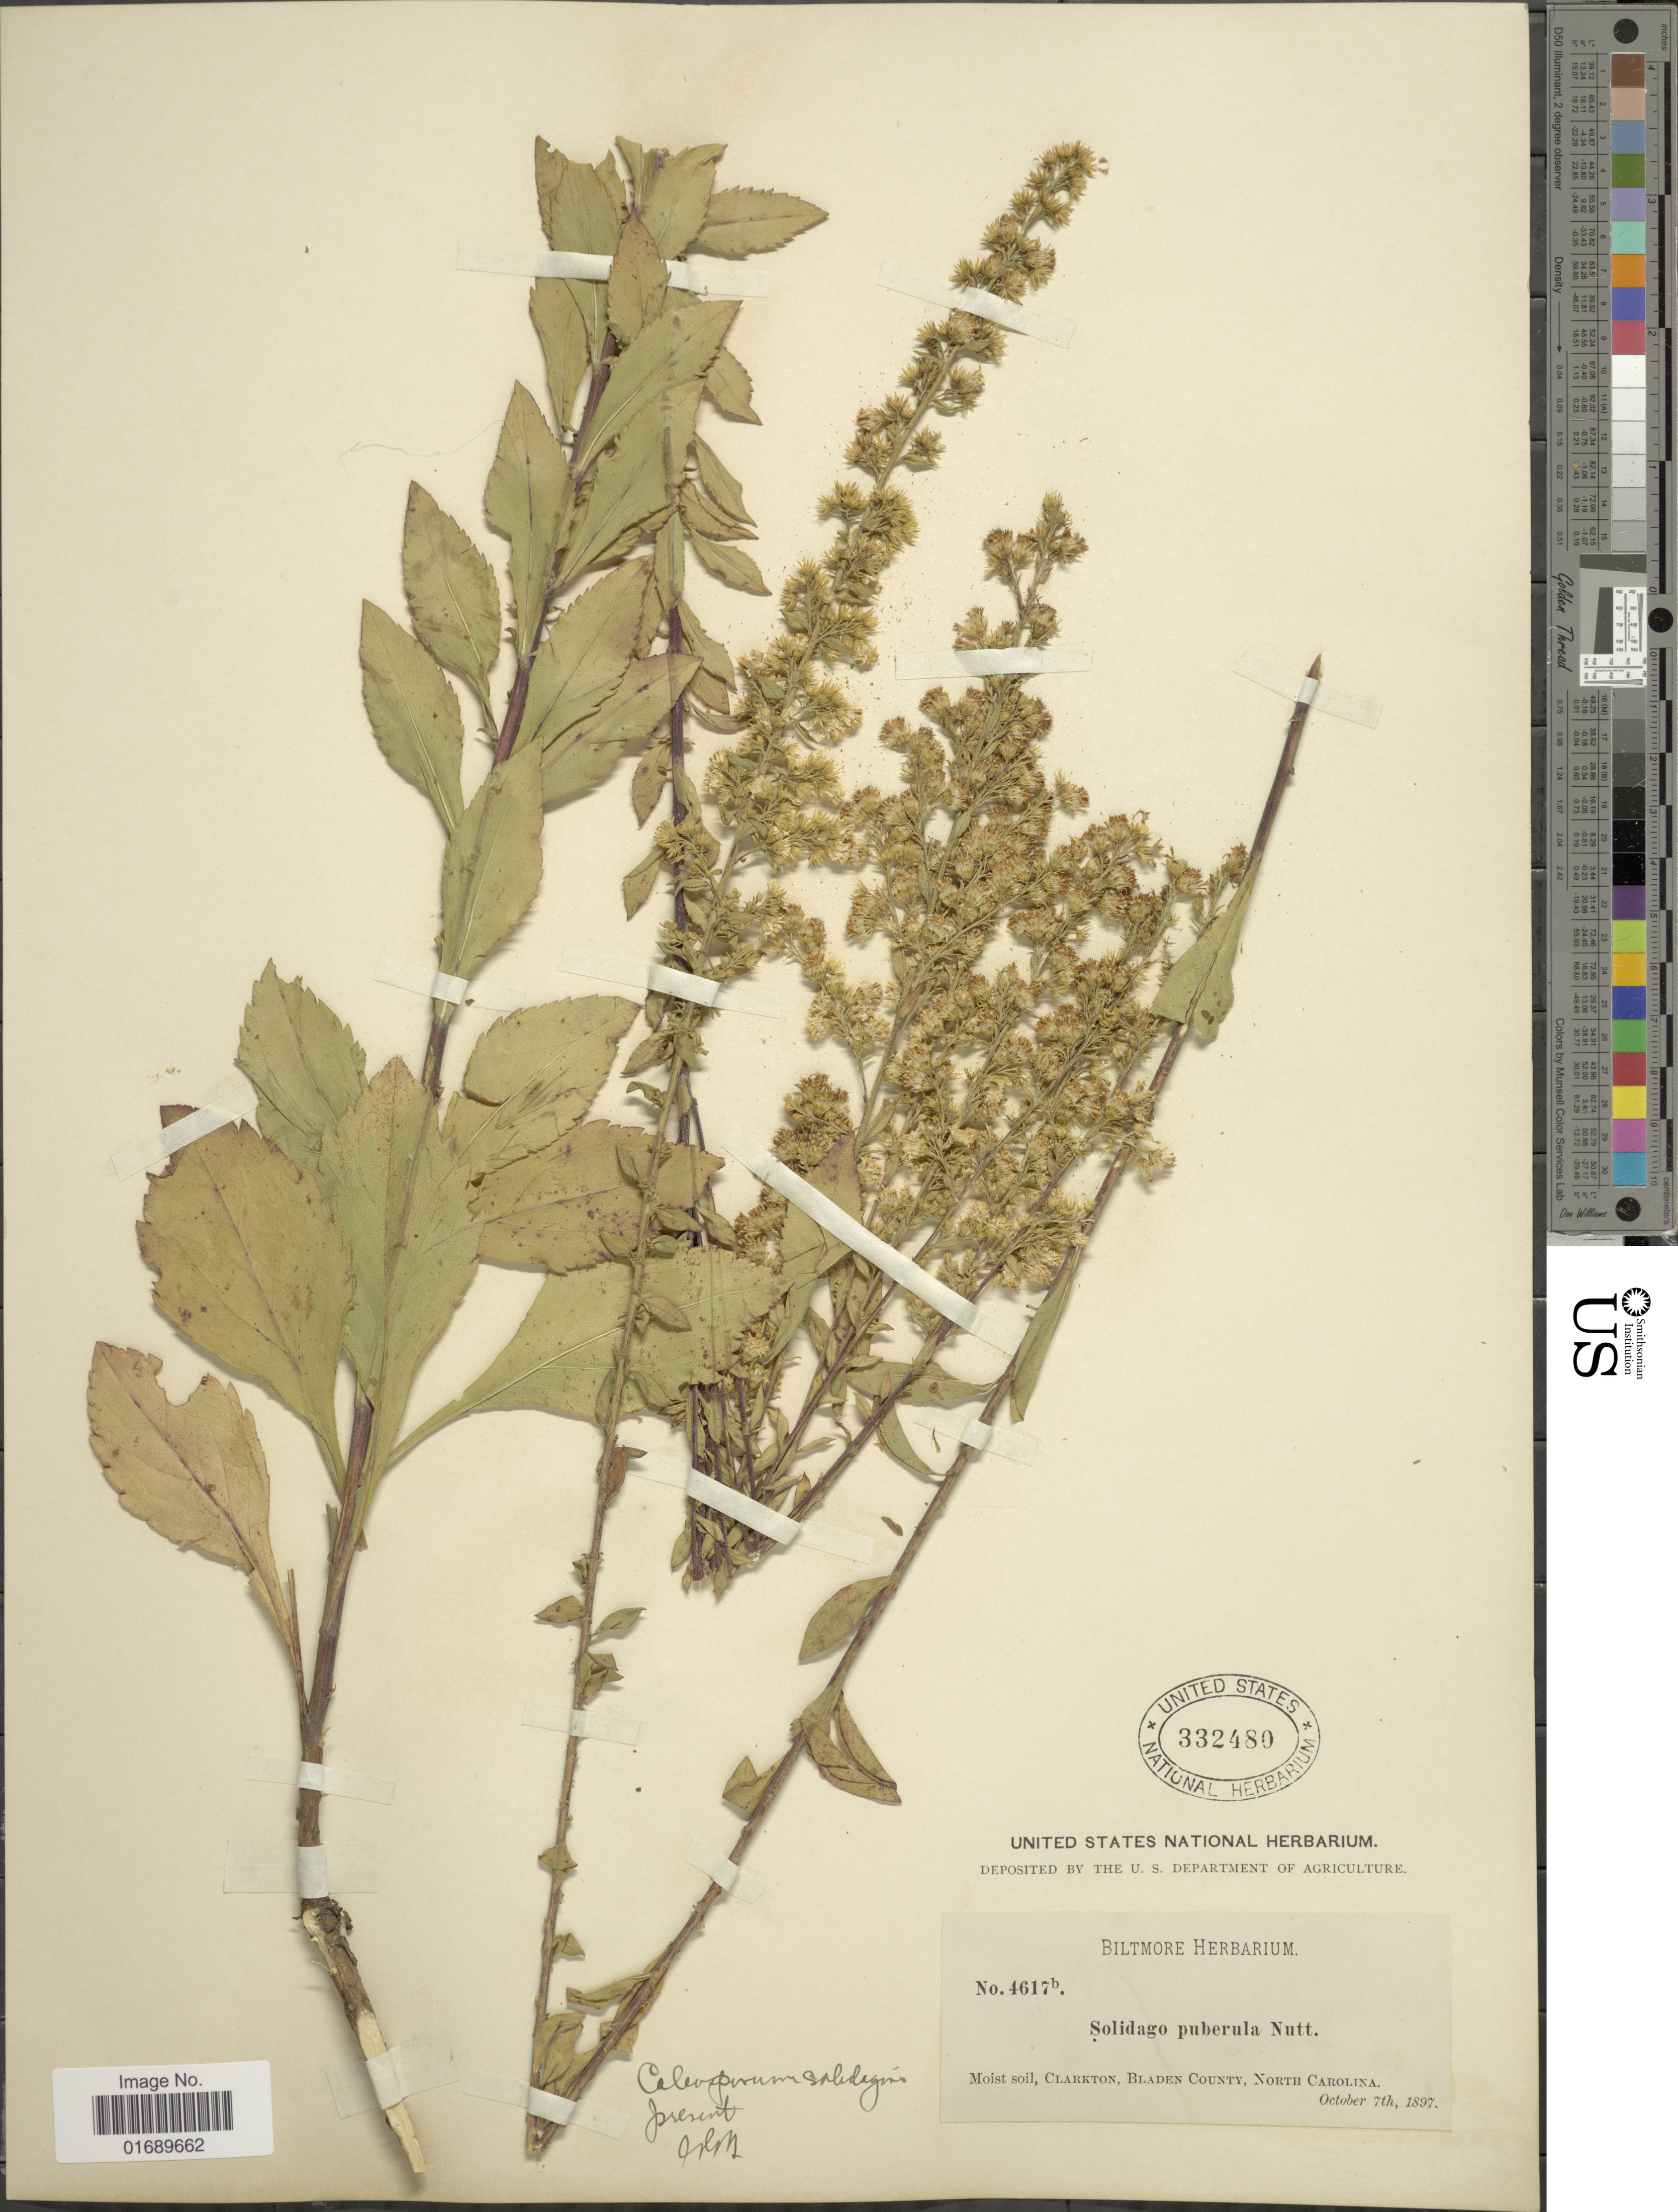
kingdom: Plantae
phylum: Tracheophyta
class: Magnoliopsida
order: Asterales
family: Asteraceae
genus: Solidago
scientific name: Solidago puberula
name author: Nutt.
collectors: ex herb. Biltmore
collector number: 4617b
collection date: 1897-10-07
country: United States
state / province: North Carolina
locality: Moist soil, Clarkton, Bladen County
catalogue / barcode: US 332480